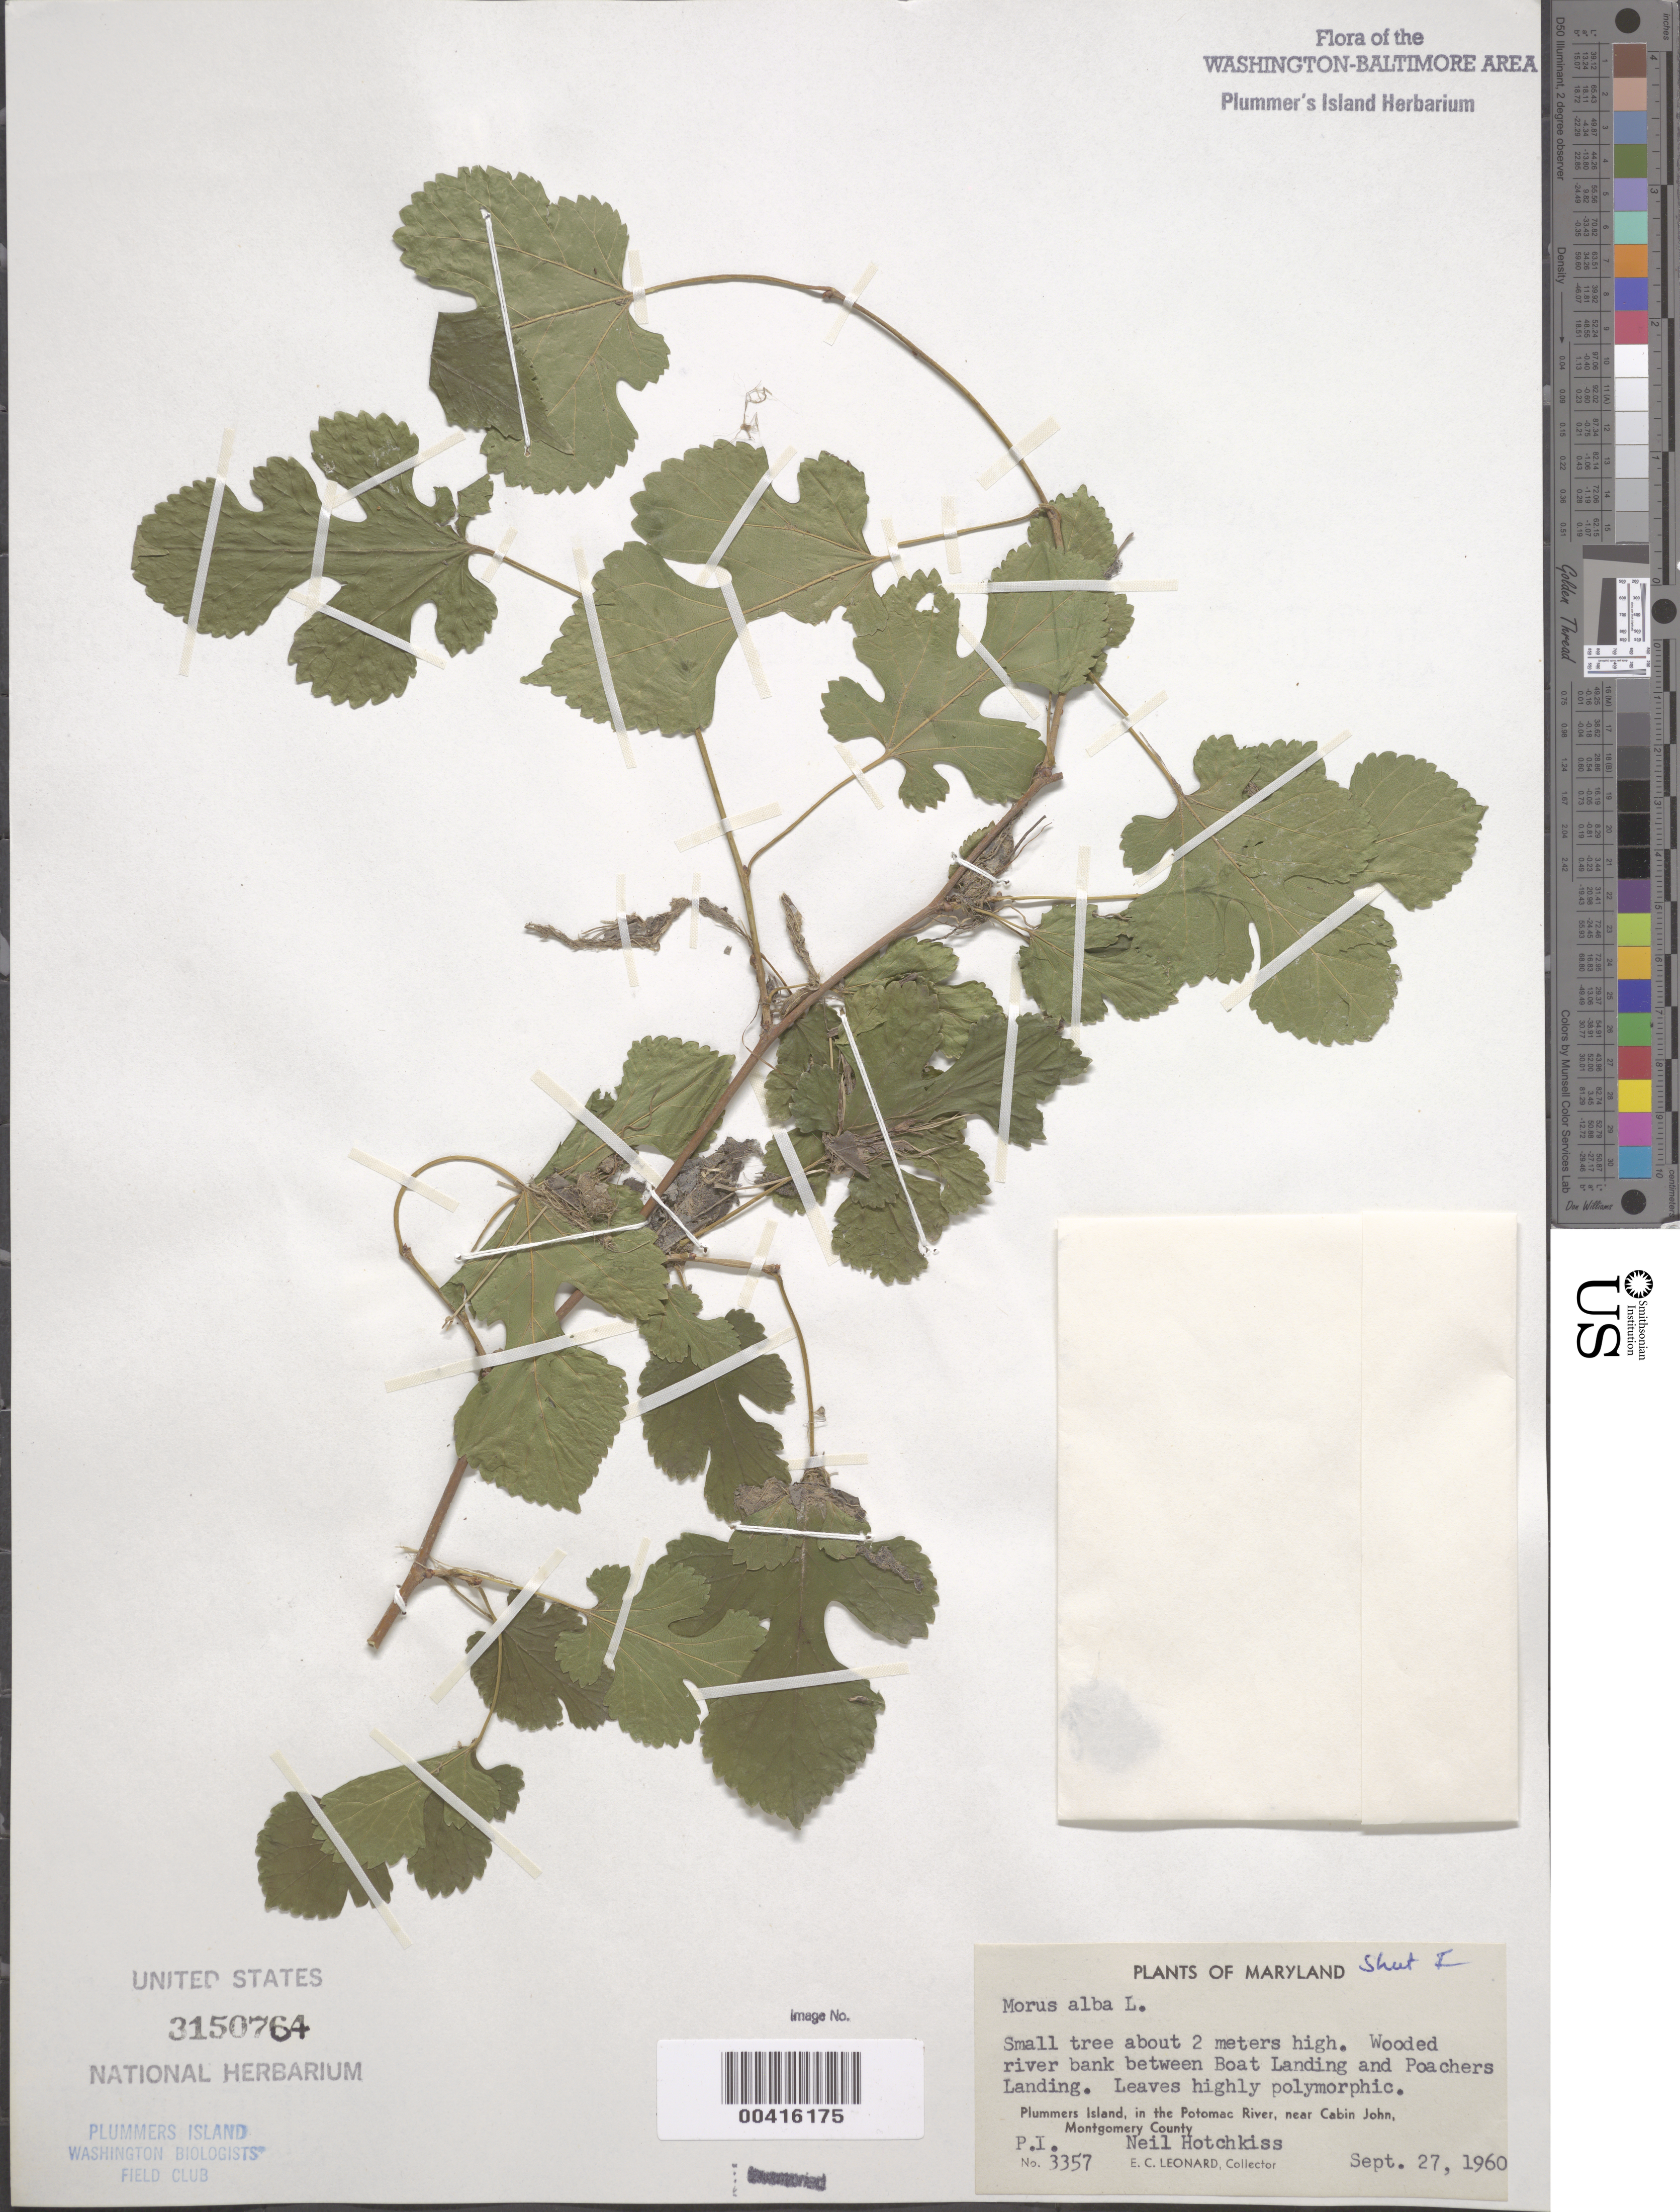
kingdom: Plantae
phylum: Tracheophyta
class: Magnoliopsida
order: Rosales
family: Moraceae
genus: Morus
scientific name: Morus alba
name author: L.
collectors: E. C. Leonard & N. Hotchkiss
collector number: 3357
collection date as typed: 27 Sep 1960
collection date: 1960-09-27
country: United States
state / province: Maryland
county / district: Montgomery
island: Plummers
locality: Plummer's Island; river bank between Boat Landing and Poachers Landing C. & O. Canal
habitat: Wooded river bank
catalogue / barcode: US 3150764